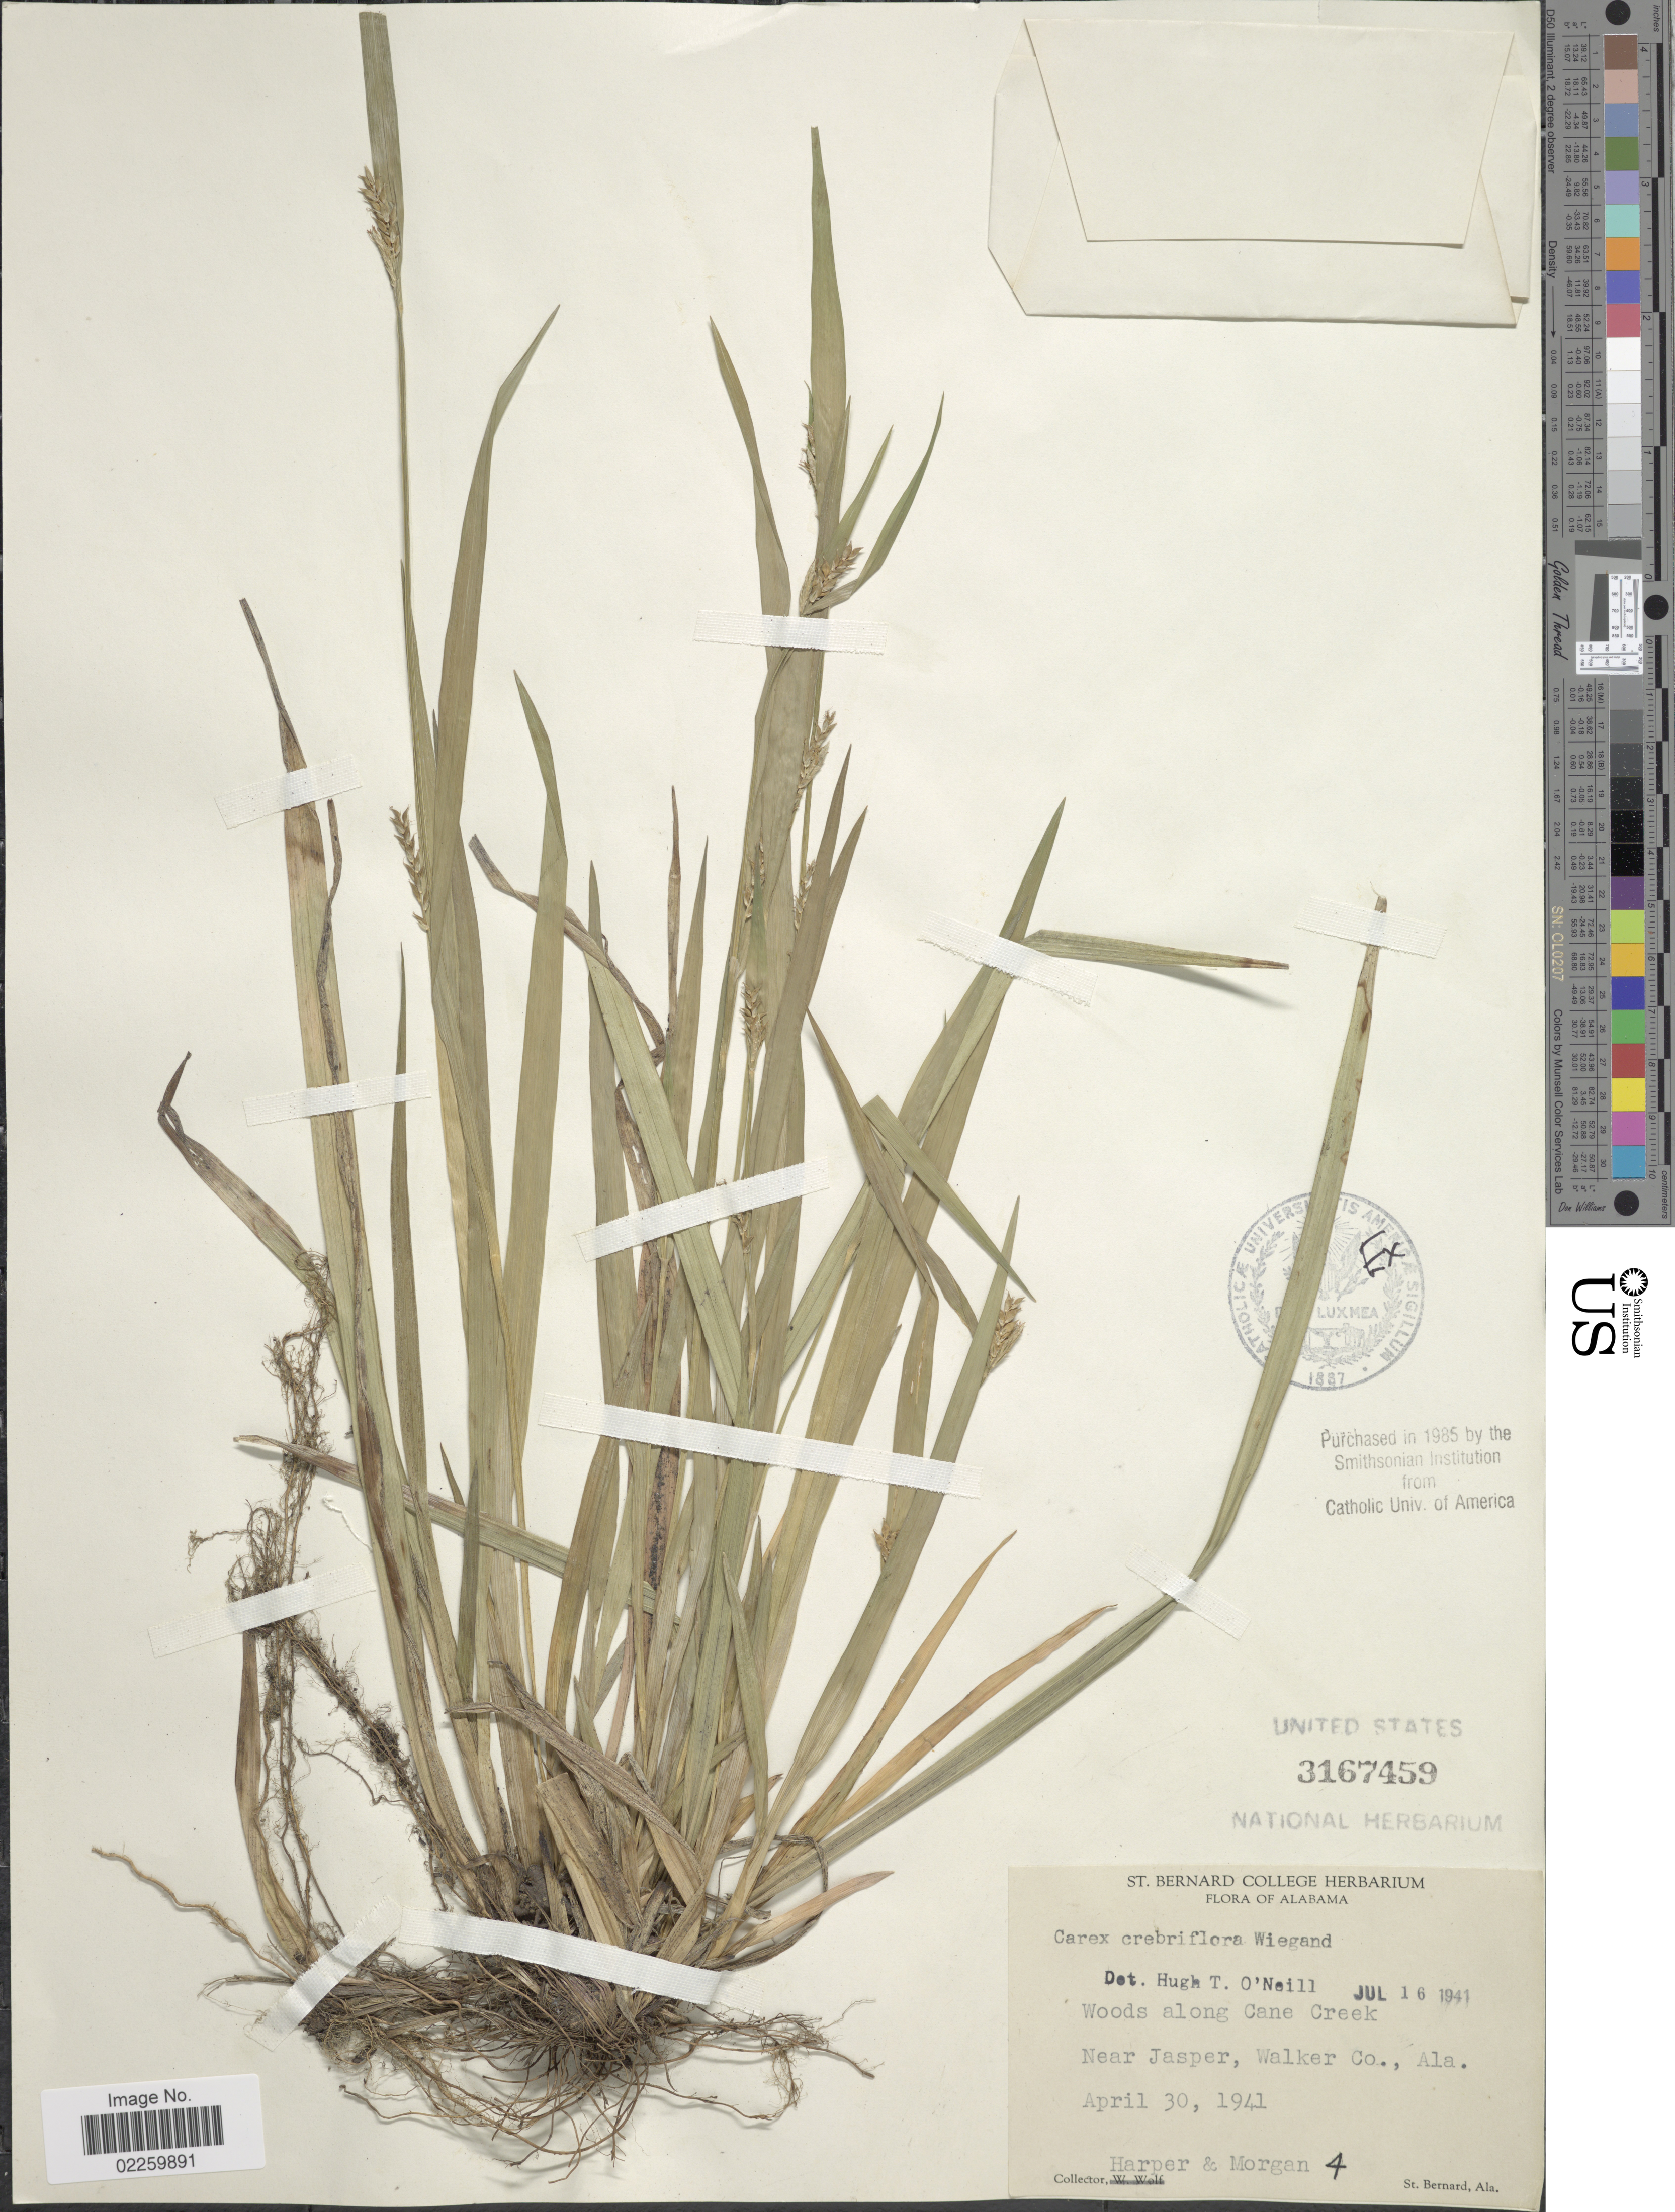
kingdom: Plantae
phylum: Tracheophyta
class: Liliopsida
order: Poales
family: Cyperaceae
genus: Carex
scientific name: Carex crebriflora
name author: Wiegand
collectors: -- Harper & -. Morgan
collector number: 4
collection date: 1941-04-30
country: United States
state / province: Alabama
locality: Woods along Cane Creek, near Jasper, Walker Co., Ala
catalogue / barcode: US 3167459